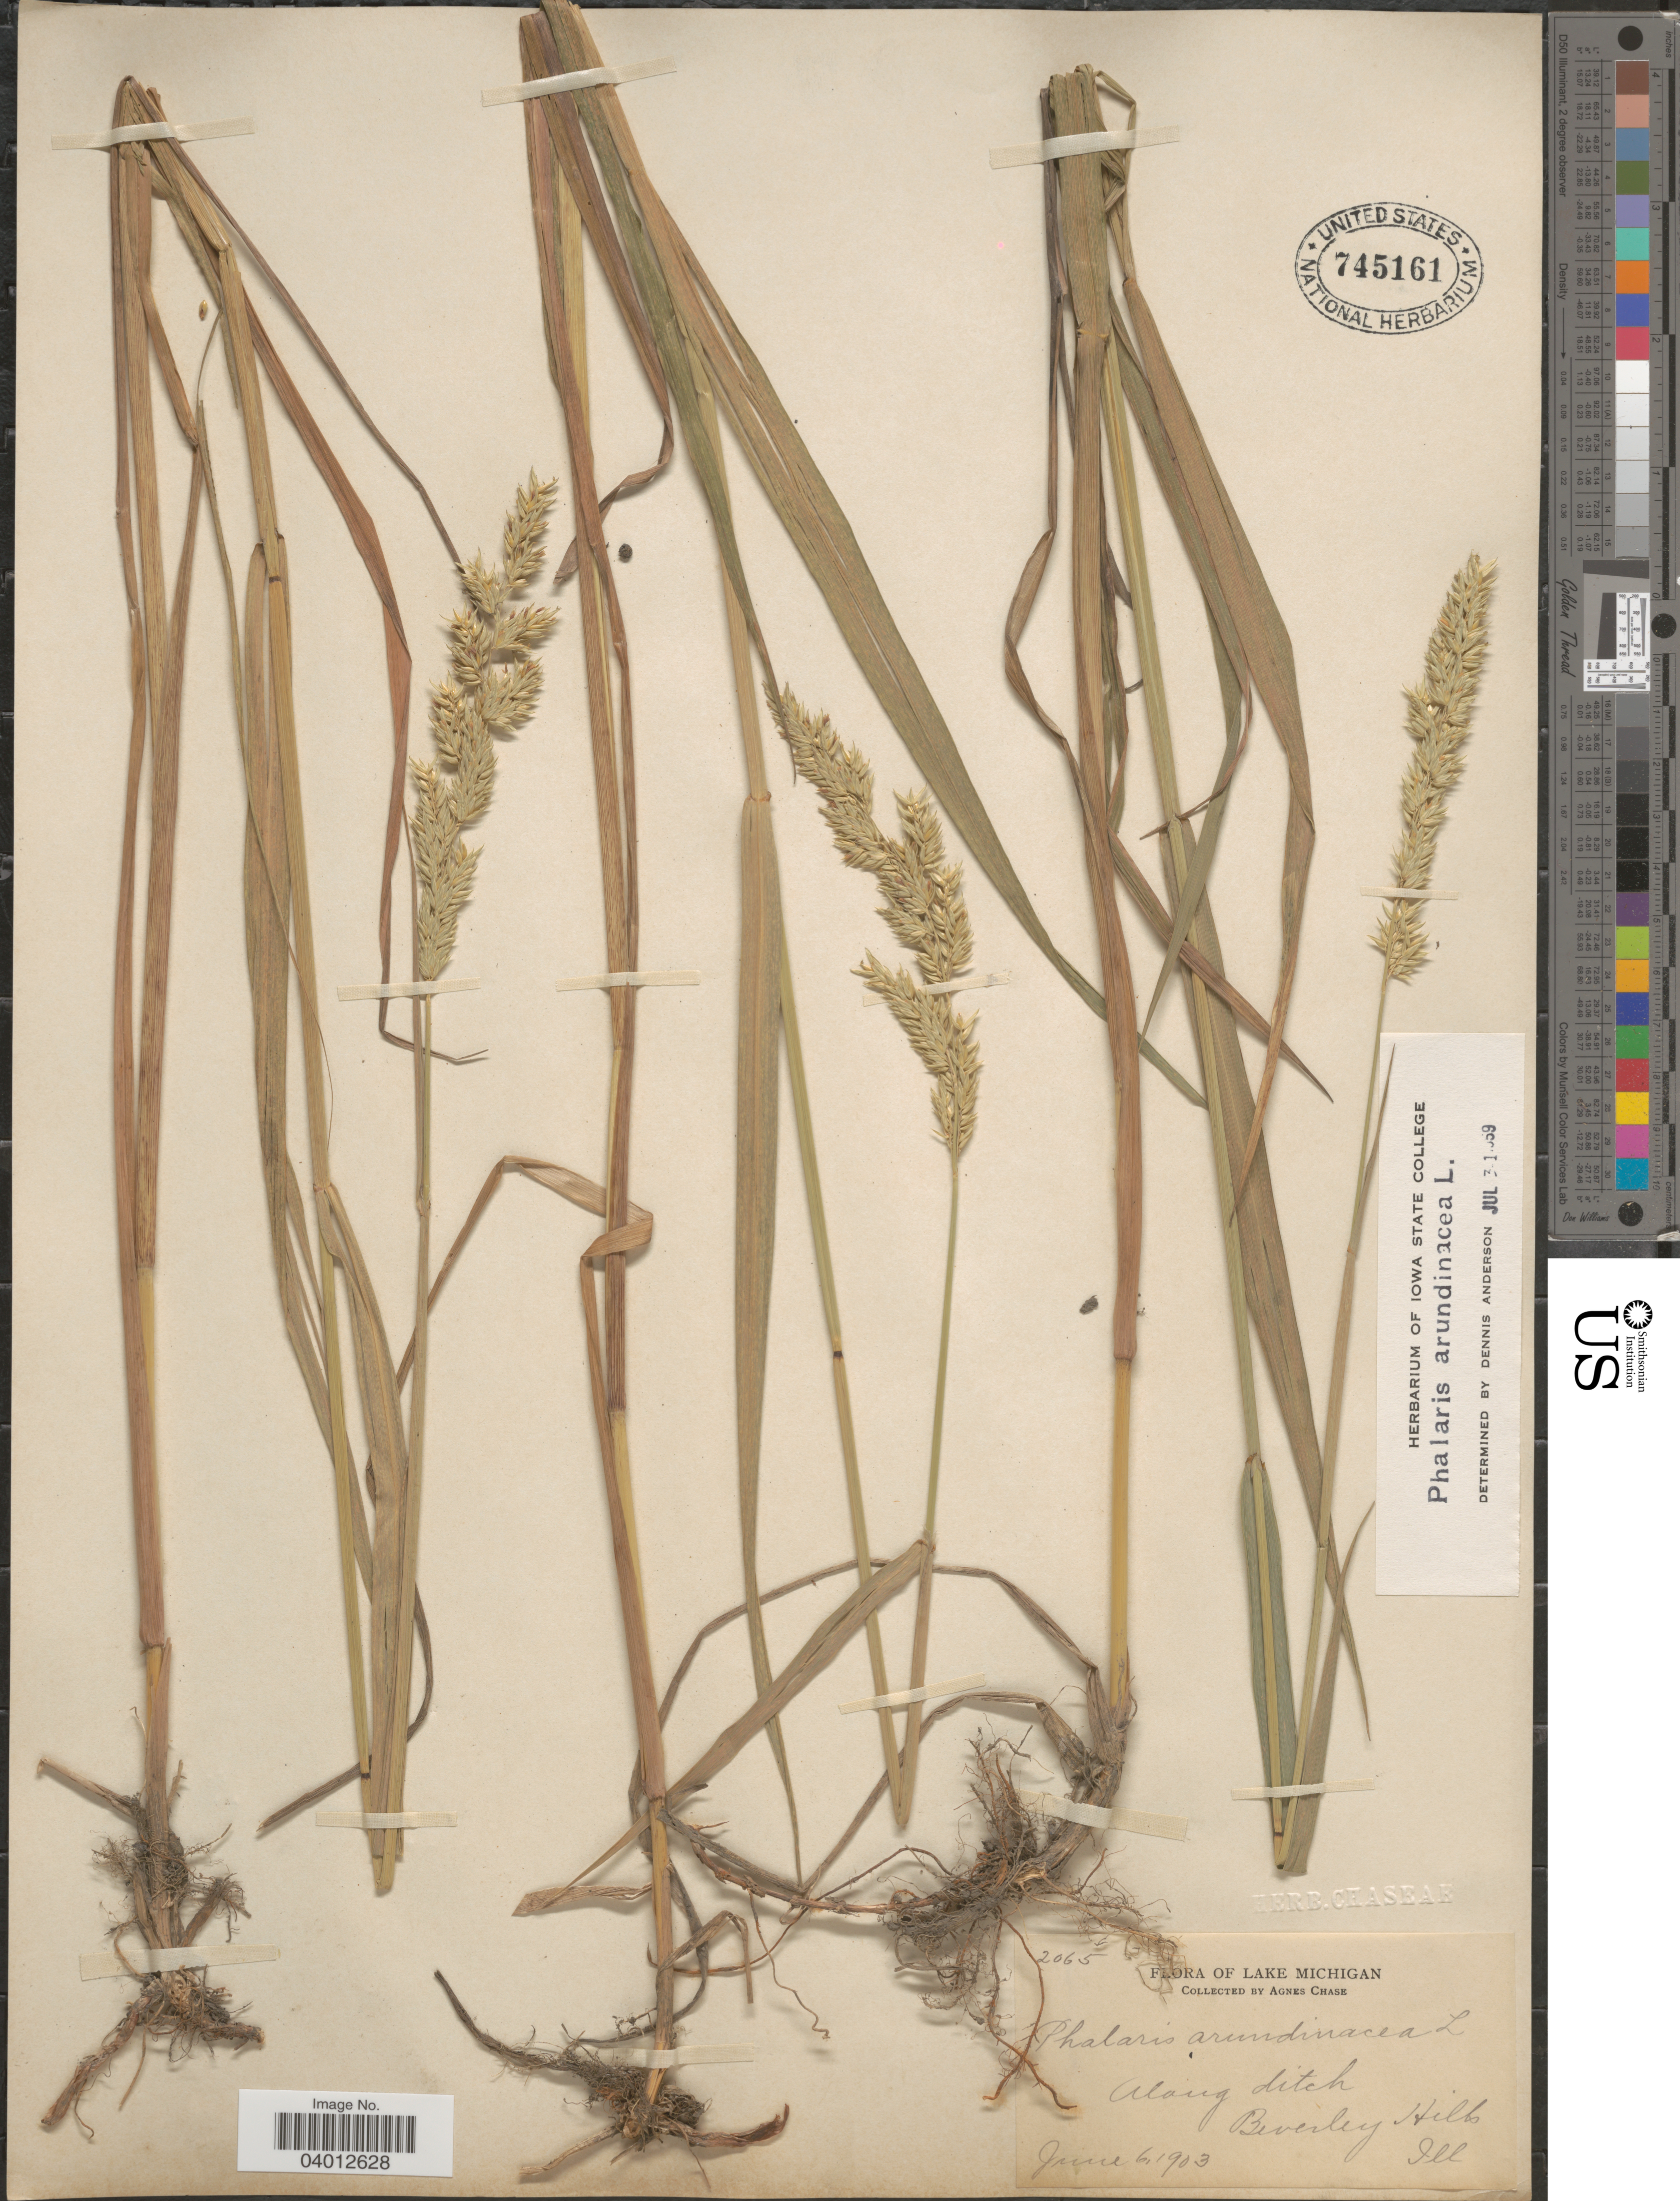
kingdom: Plantae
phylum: Tracheophyta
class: Liliopsida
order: Poales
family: Poaceae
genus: Phalaris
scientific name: Phalaris arundinacea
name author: L.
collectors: A. Chase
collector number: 2065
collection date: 1903-06-06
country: United States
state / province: Illinois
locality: Lake Michigan. Beverley Hills.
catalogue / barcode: US 745161